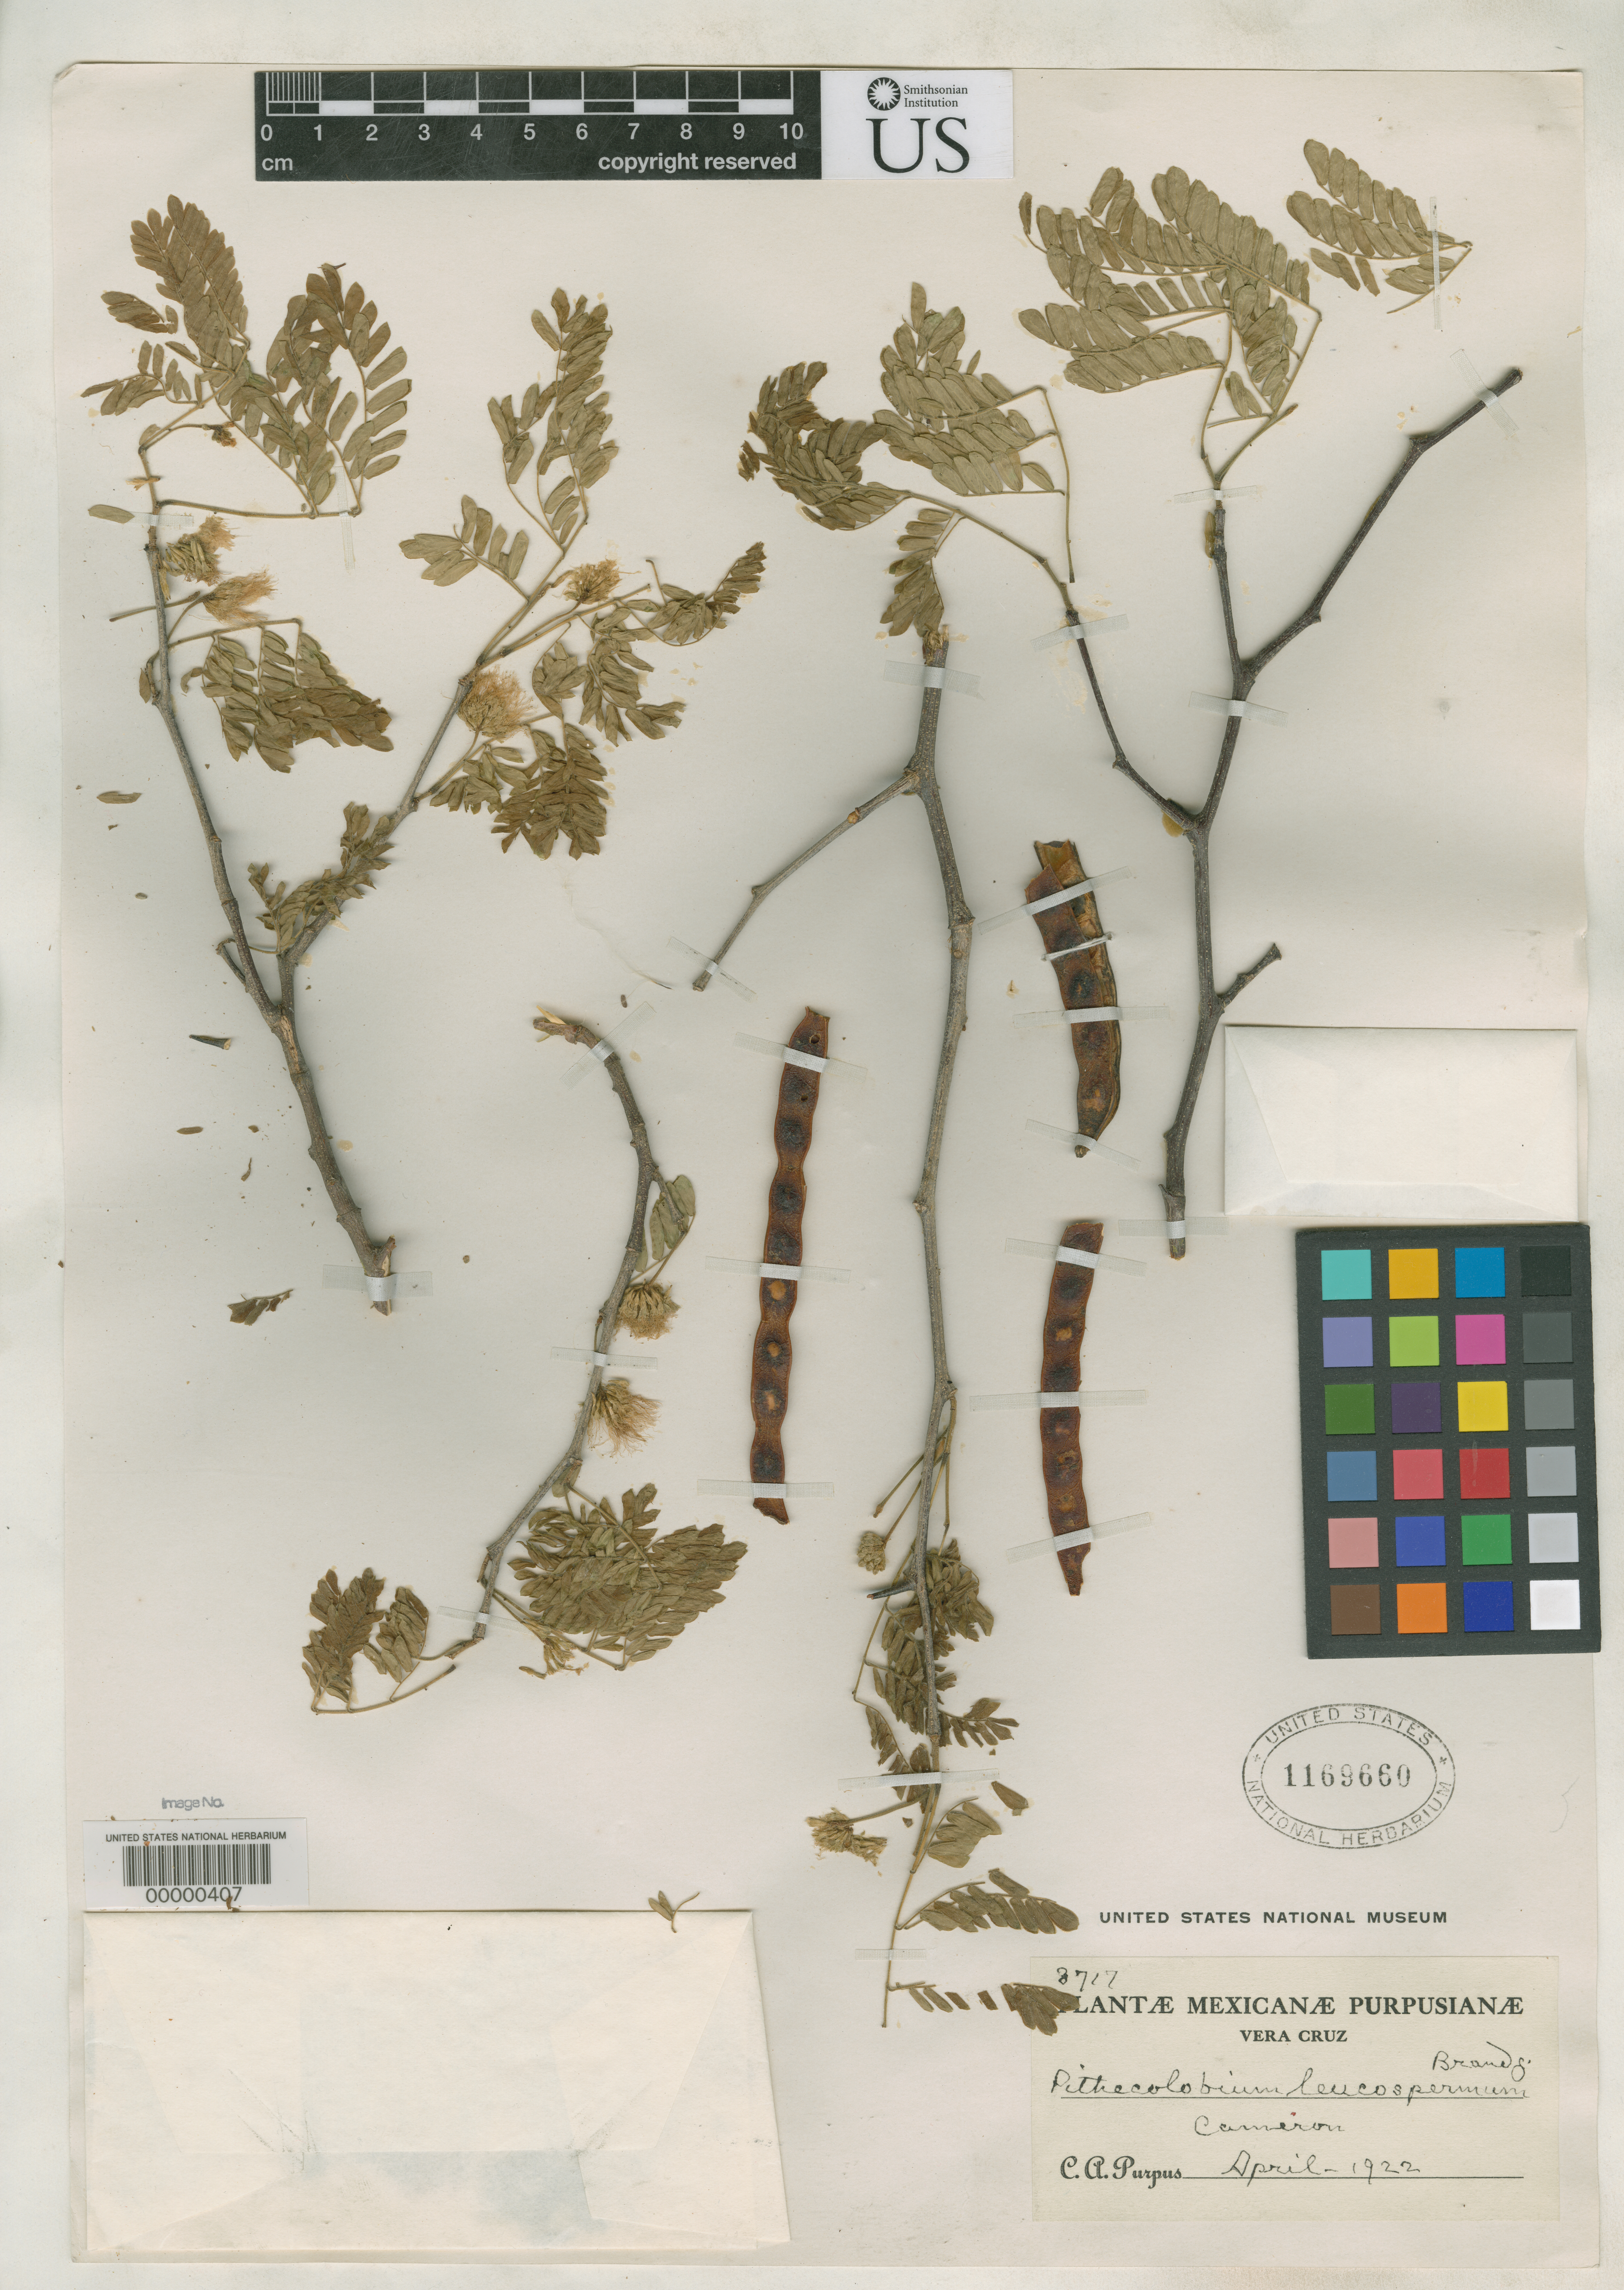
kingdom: Plantae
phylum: Tracheophyta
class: Magnoliopsida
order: Fabales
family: Fabaceae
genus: Pithecellobium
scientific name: Pithecellobium leucospermum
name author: Brandegee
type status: Isotype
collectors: C. A. Purpus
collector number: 8717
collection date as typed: Apr 1922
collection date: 1922-04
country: Mexico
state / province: Veracruz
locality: Cameron.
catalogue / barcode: US 1169660